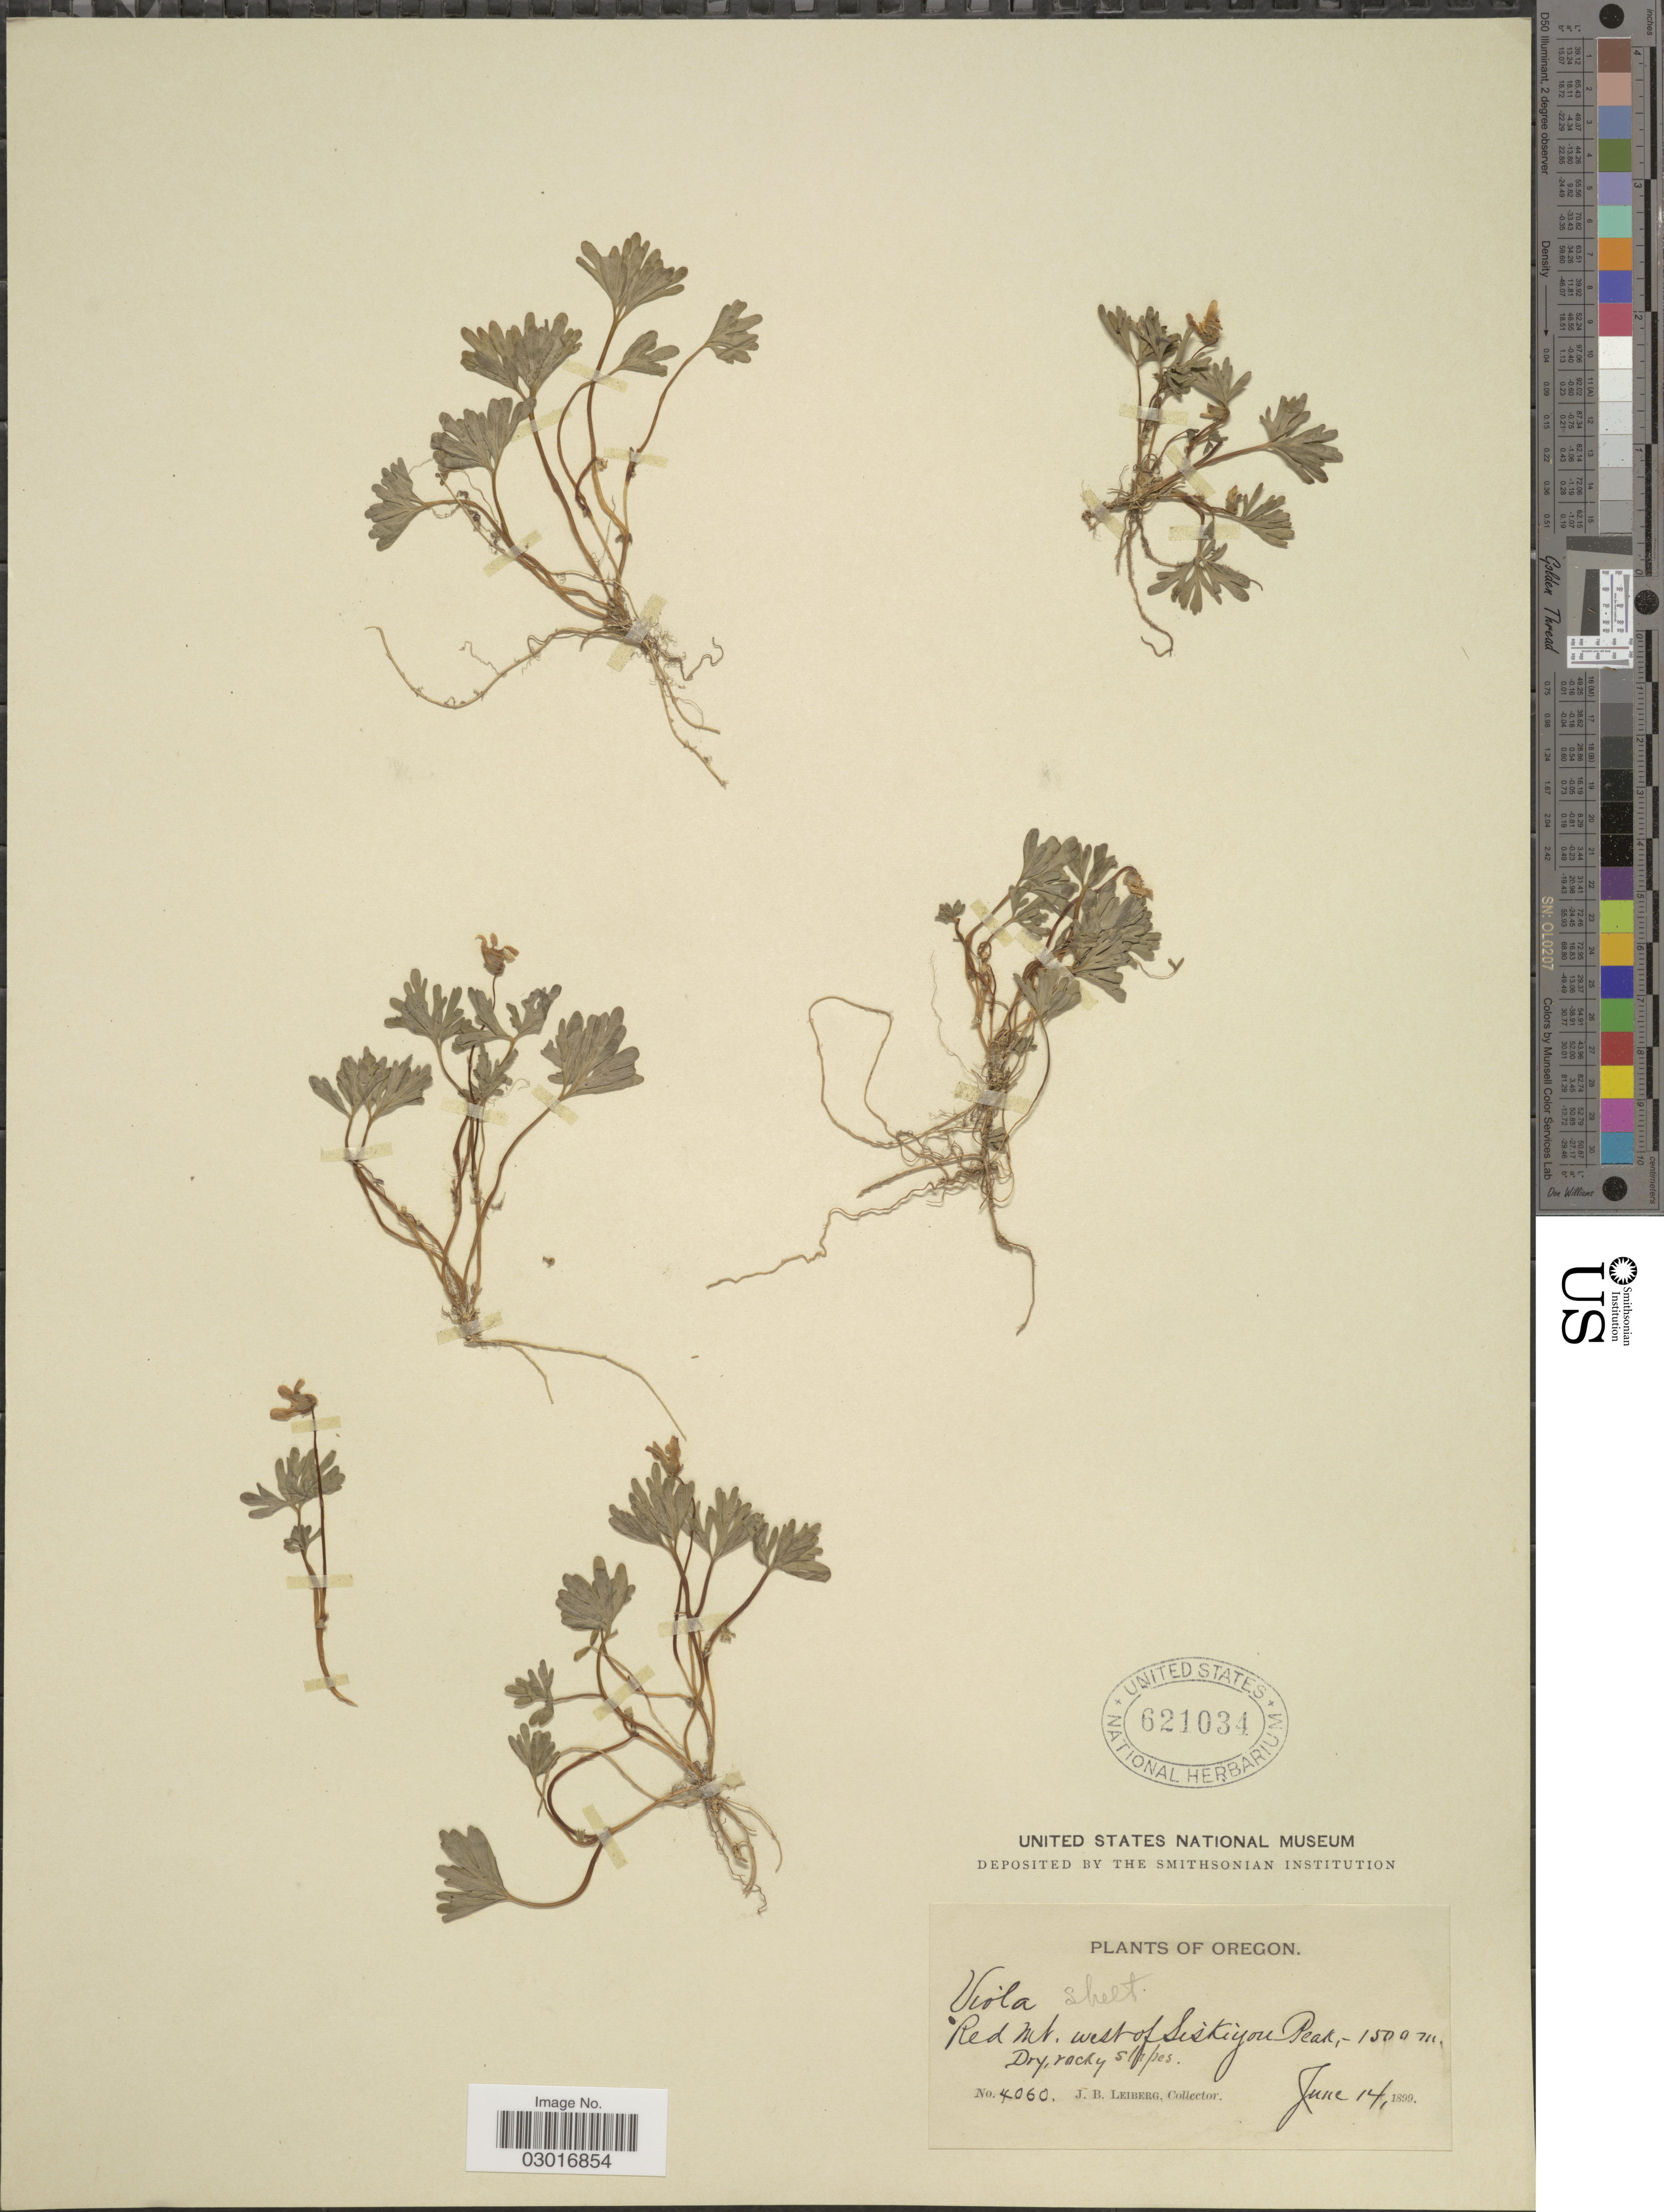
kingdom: Plantae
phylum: Tracheophyta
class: Magnoliopsida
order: Malpighiales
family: Violaceae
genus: Viola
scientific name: Viola sheltonii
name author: Torr.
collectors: J. B. Leiberg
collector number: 4060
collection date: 1899-06-14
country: United States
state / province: Oregon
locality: Red Mt. west of Siskiyou Peak.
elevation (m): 1500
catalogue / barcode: US 621034